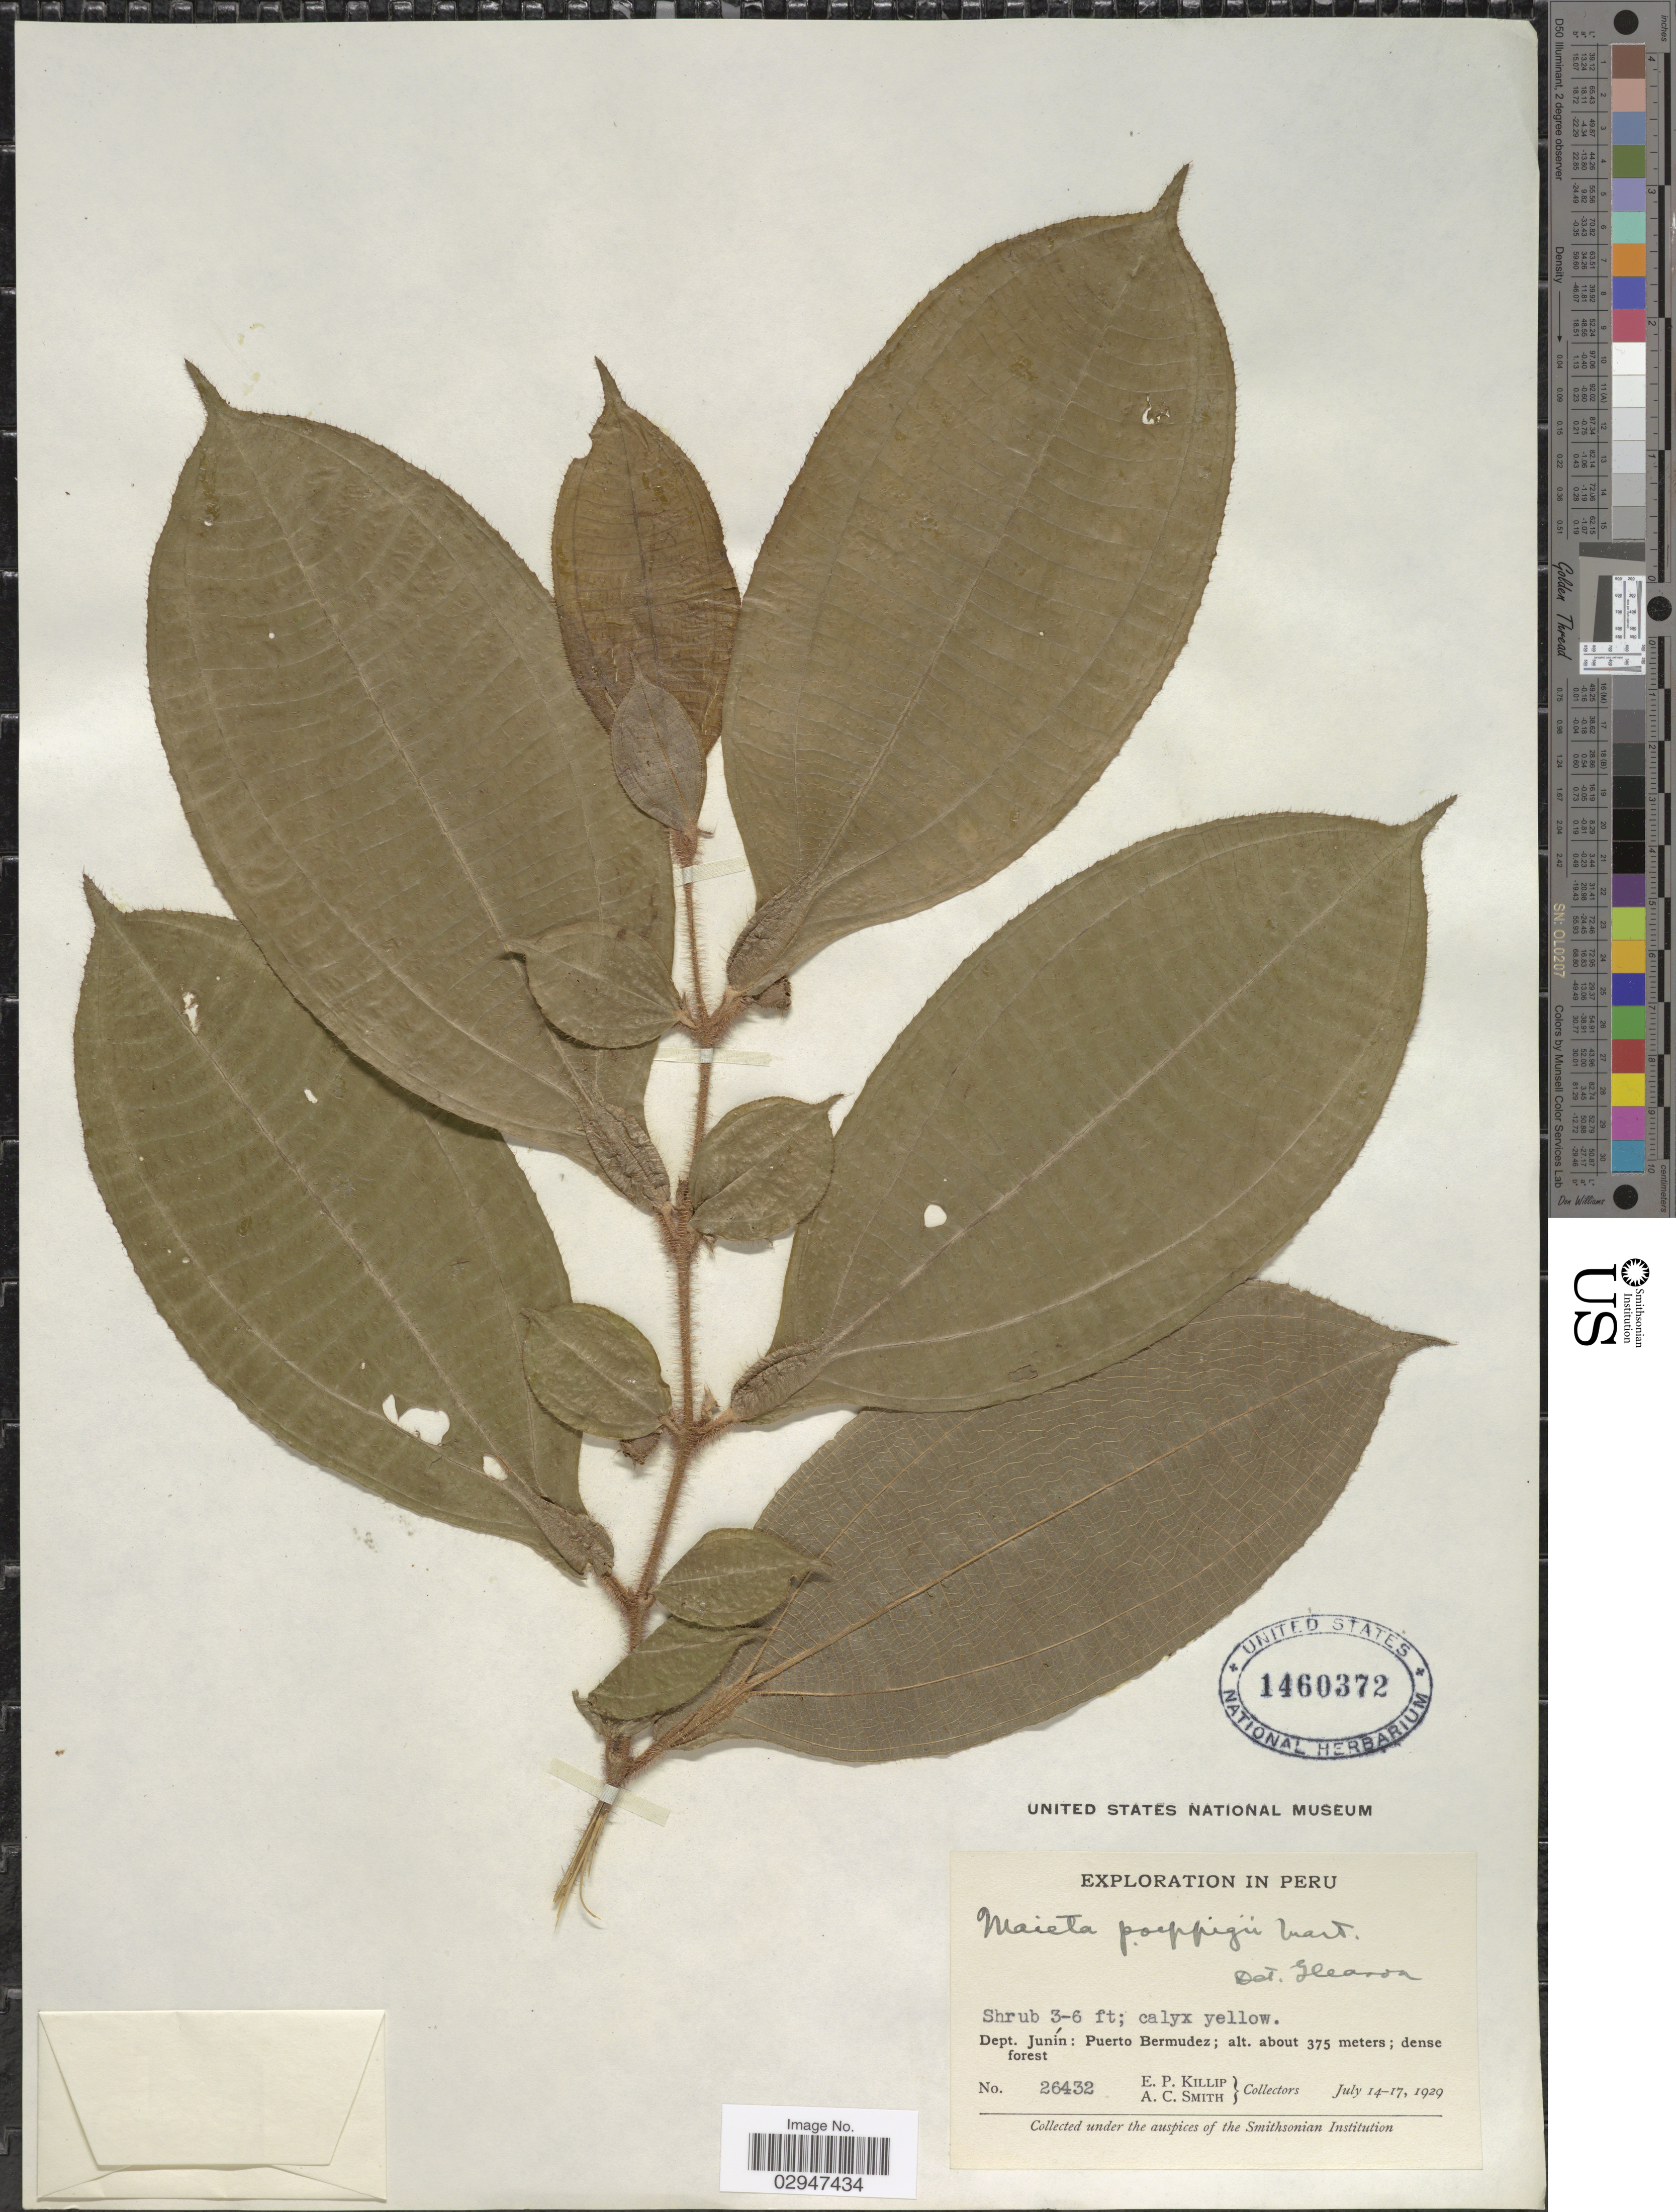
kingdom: Plantae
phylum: Tracheophyta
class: Magnoliopsida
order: Myrtales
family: Melastomataceae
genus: Maieta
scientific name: Maieta poeppigii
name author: Mart. ex Cogn.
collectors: E. P. Killip & A. C. Smith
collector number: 26432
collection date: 1929-07-14/1929-07-17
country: Peru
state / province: Junín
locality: Dept. Junín: Puerto Bermudez.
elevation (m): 375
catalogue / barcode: US 1460372